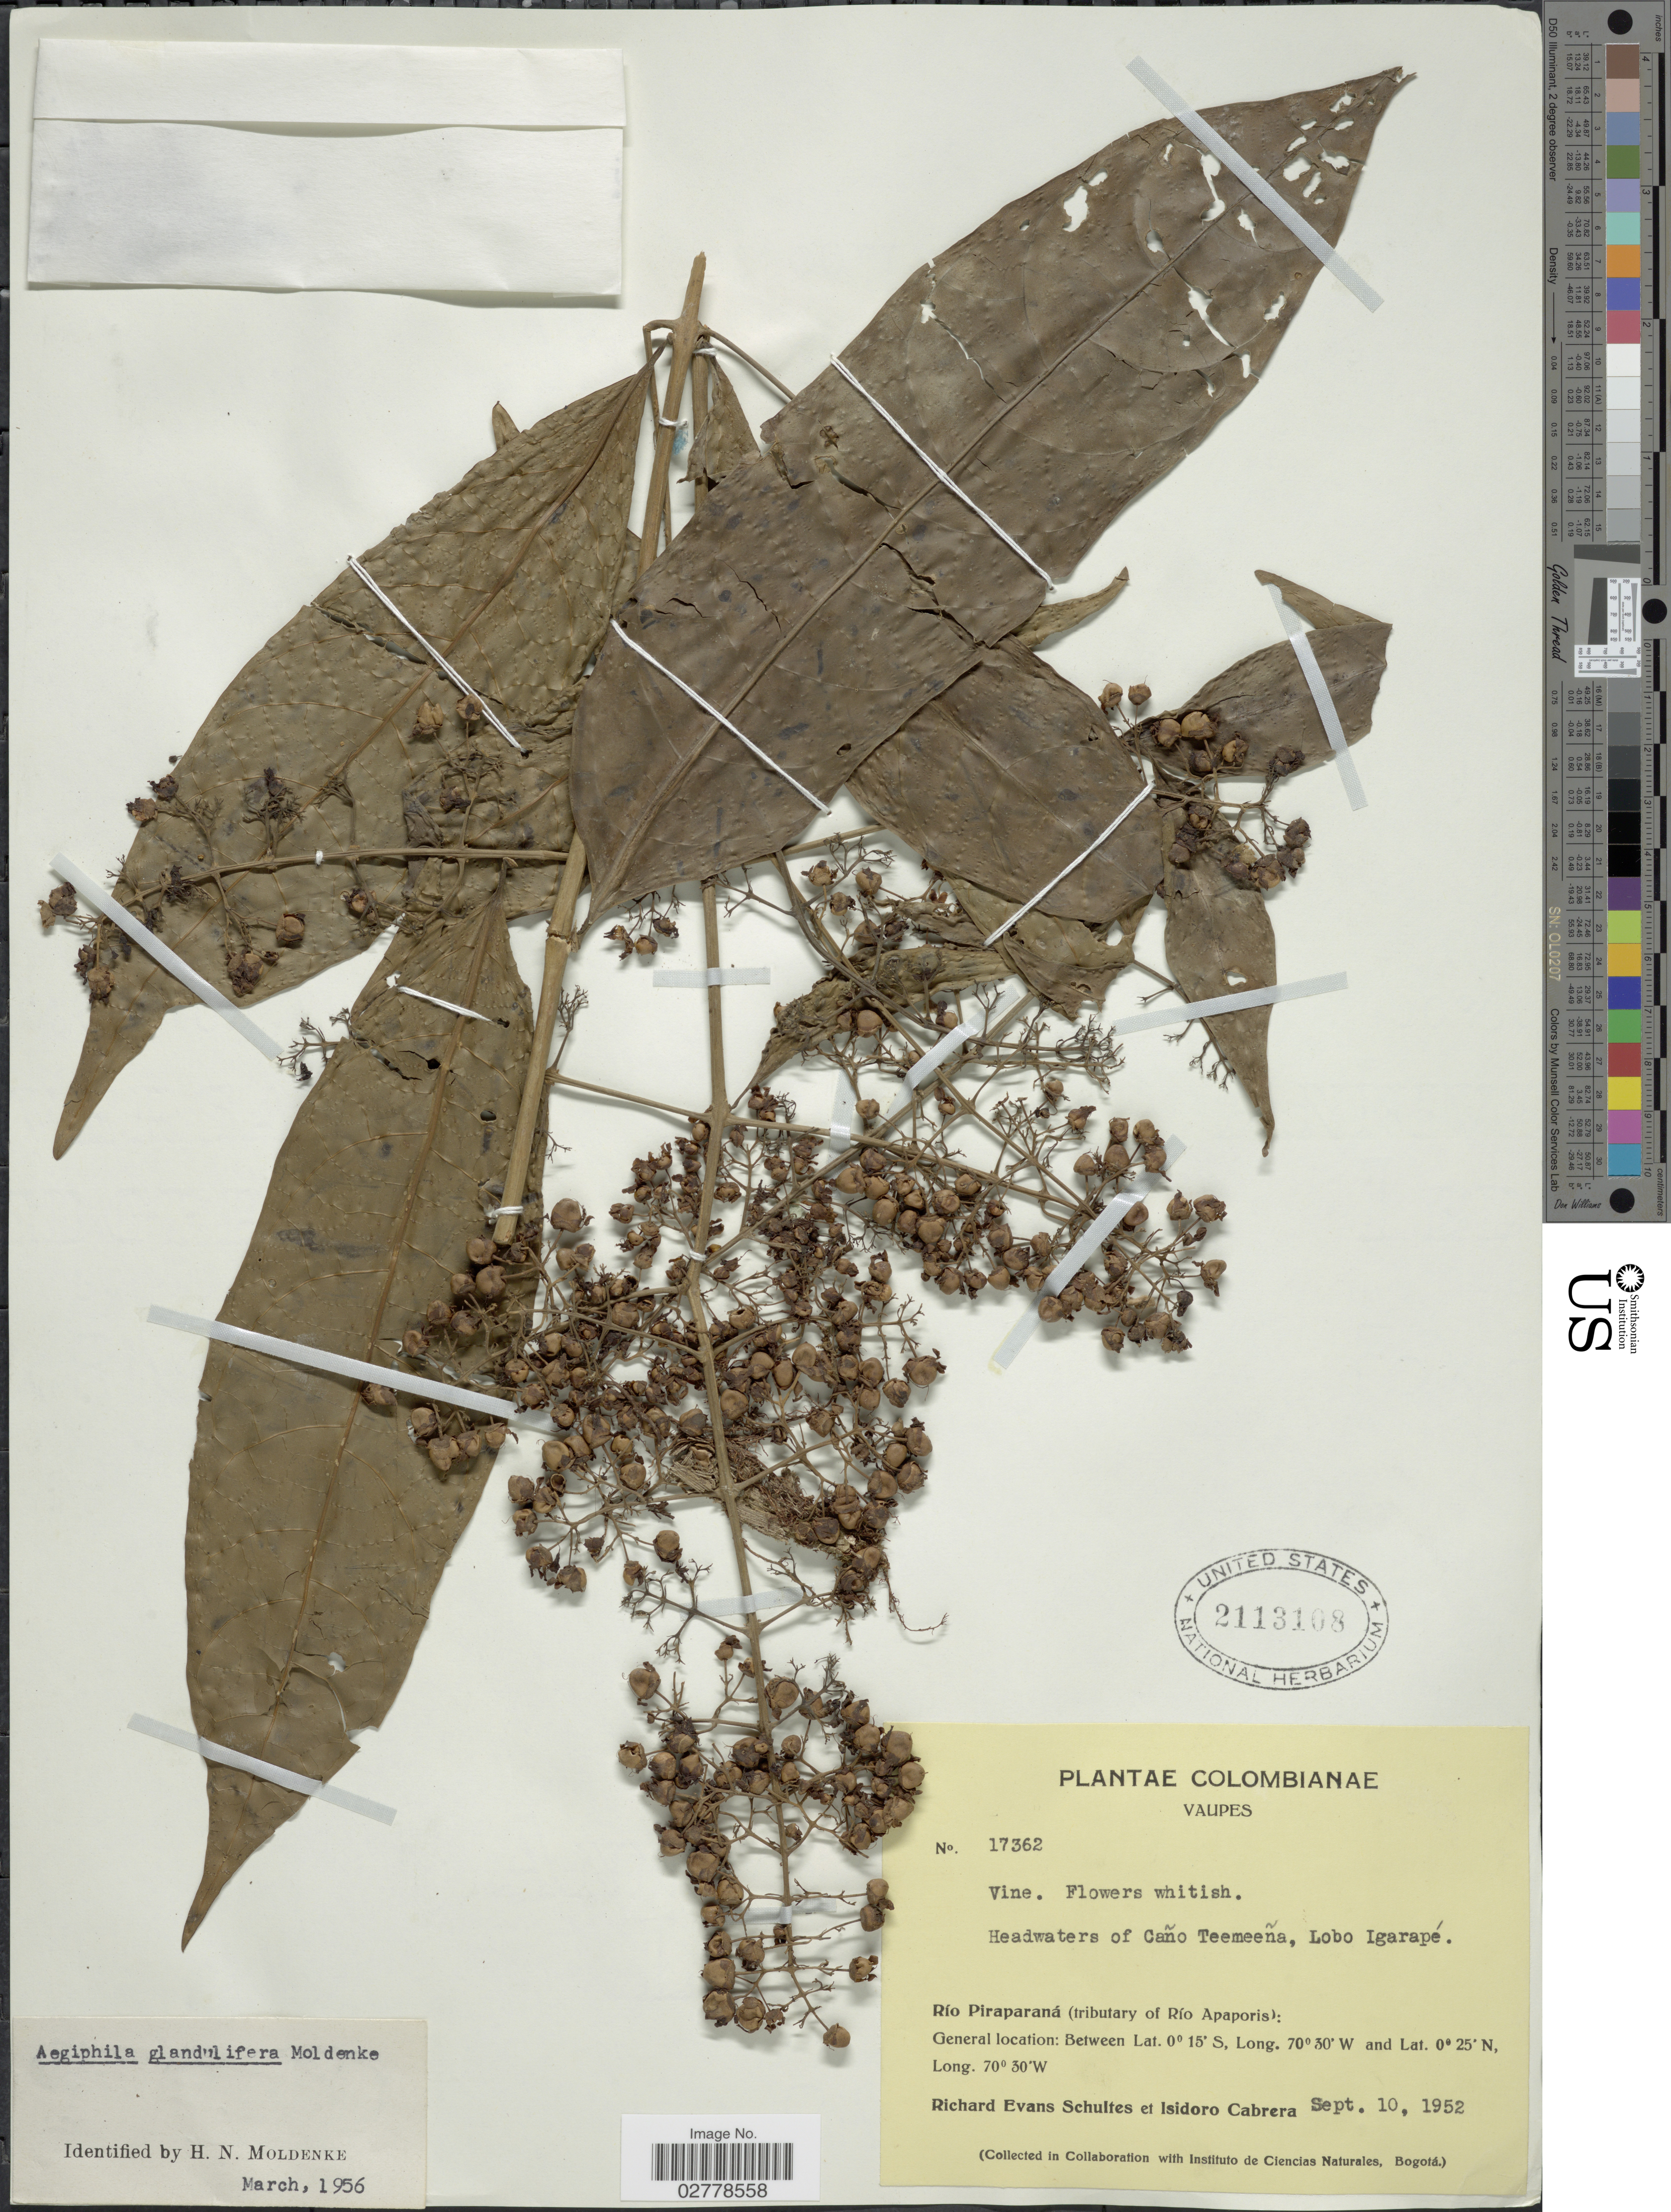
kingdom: Plantae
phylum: Tracheophyta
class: Magnoliopsida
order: Lamiales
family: Lamiaceae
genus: Aegiphila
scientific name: Aegiphila glandulifera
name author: Moldenke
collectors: R. E. Schultes & I. Cabrera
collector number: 17362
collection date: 1952-09-10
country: Colombia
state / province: Vaupés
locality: Headwaters of Caño Teemeeña, Lobo Igarapé. Río Piraparaná (tributary of Río Apaporis).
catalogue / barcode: US 2113108